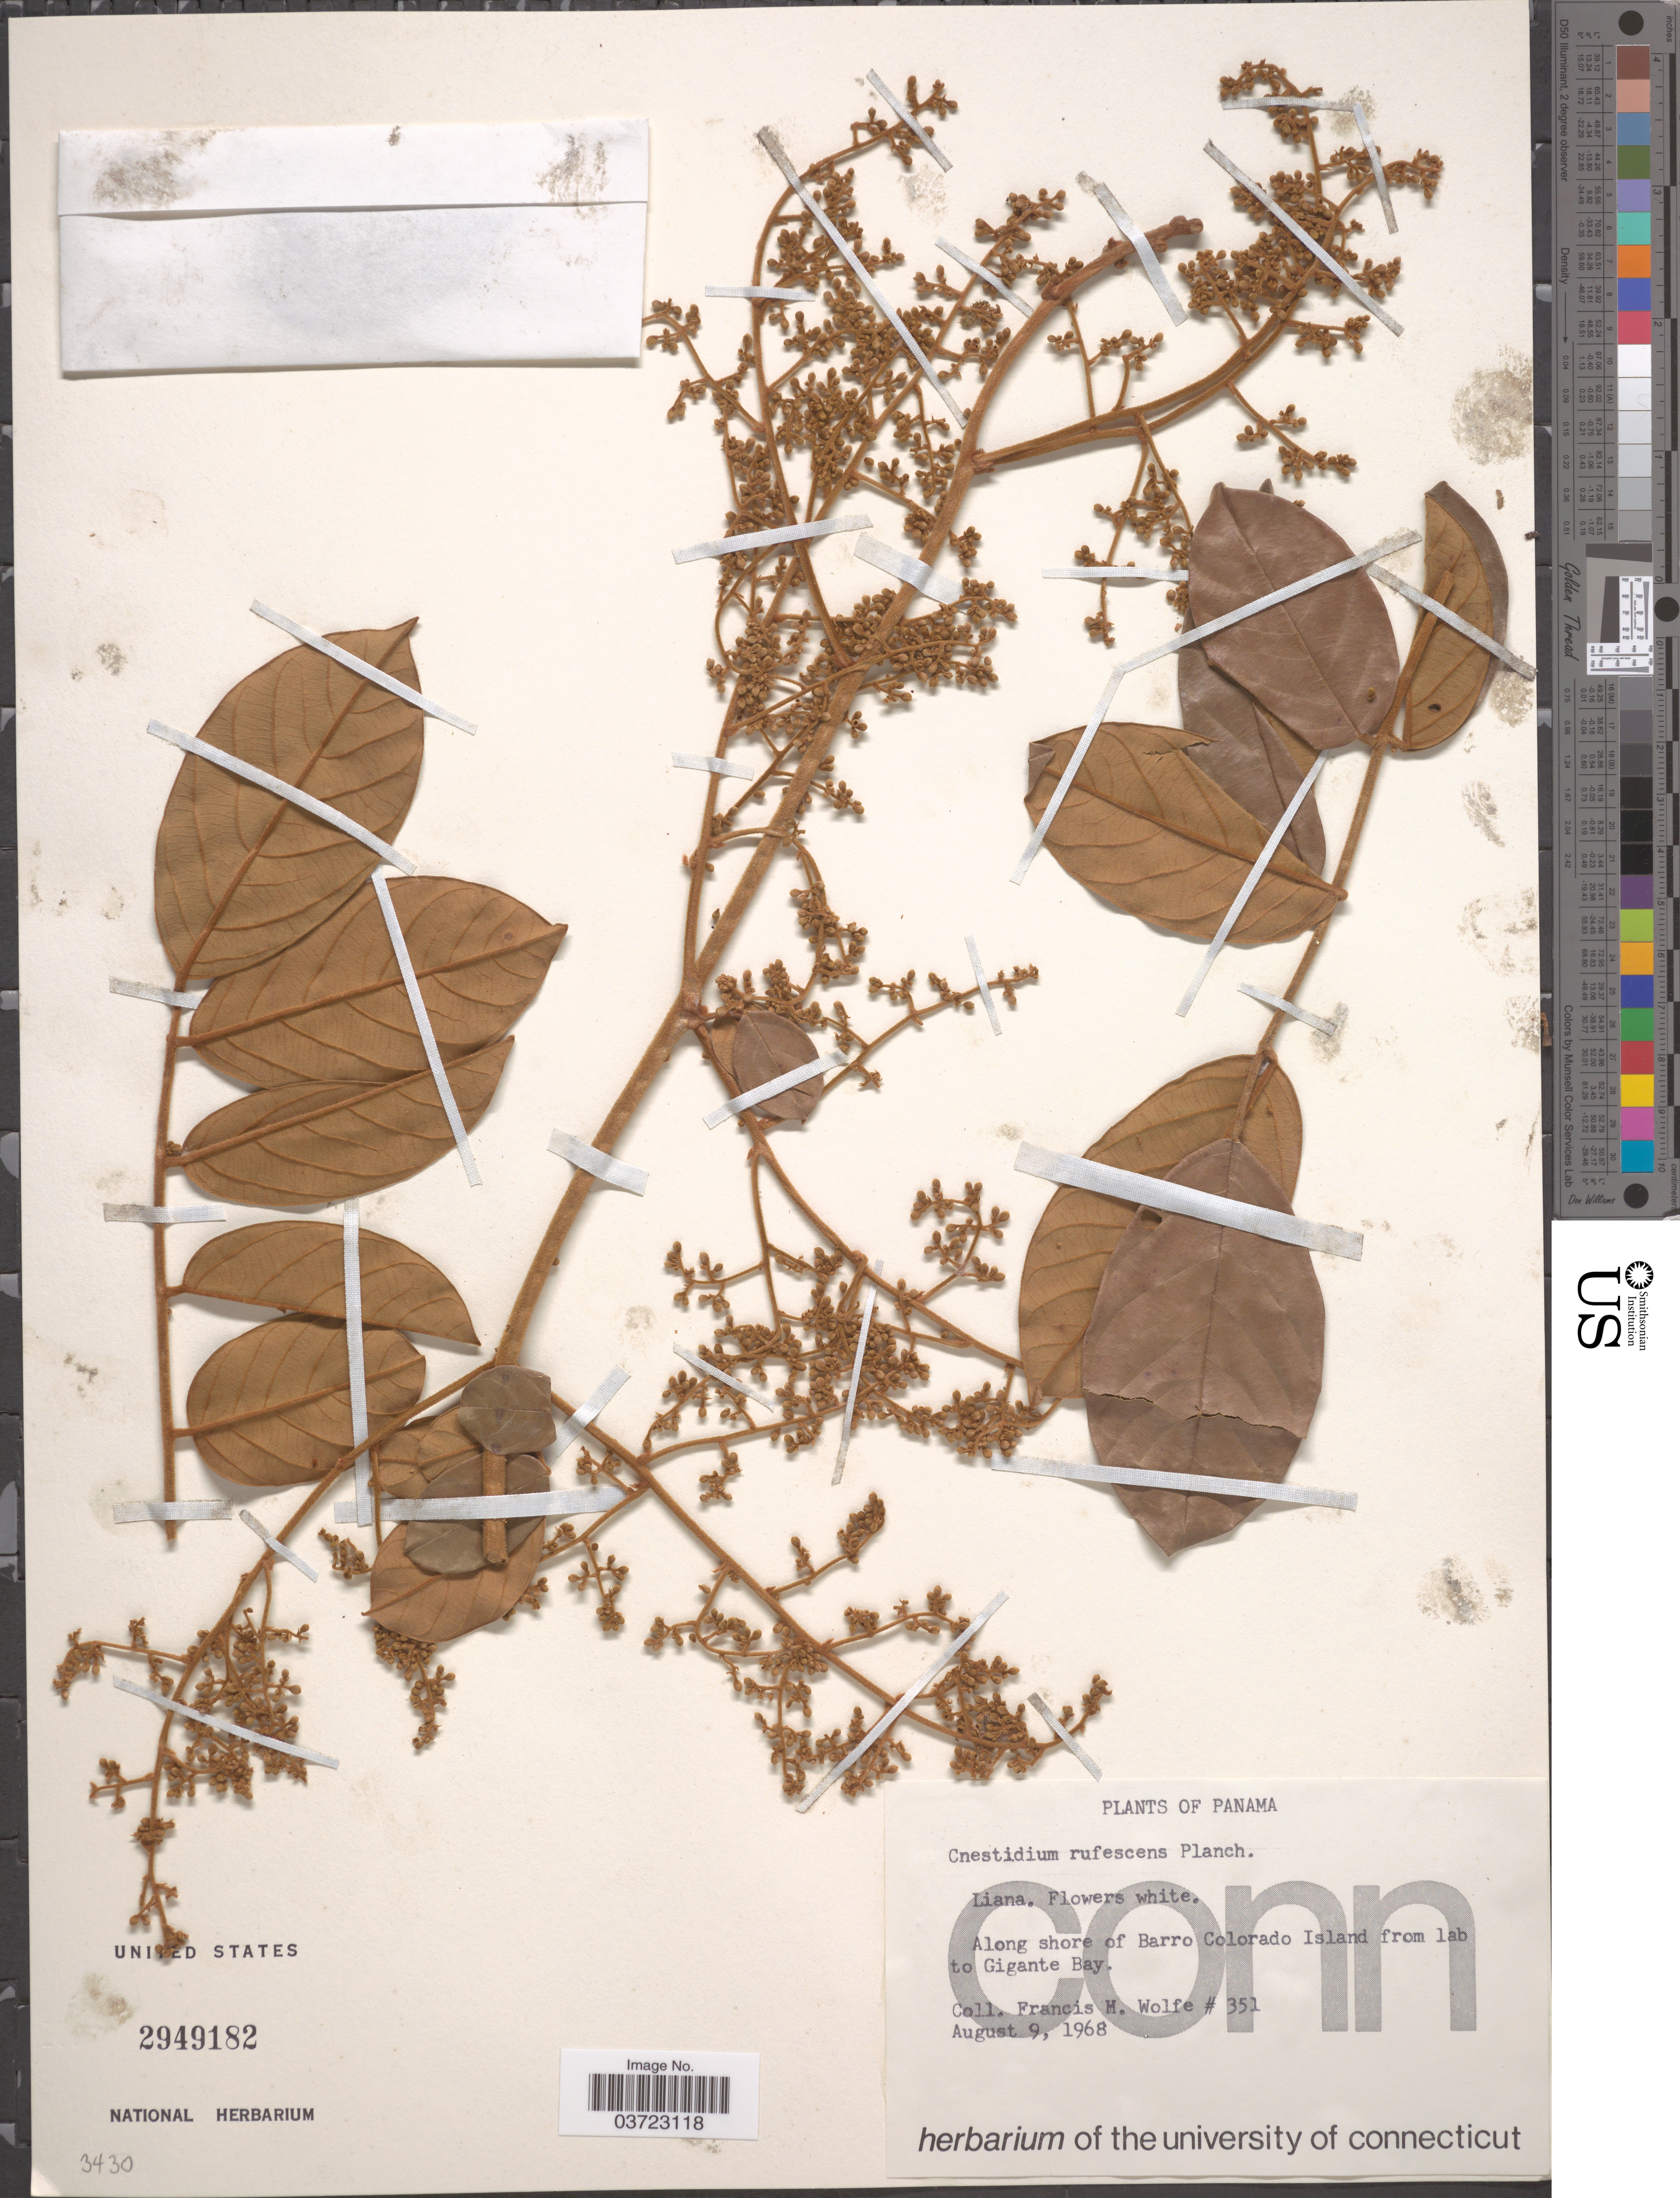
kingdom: Plantae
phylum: Tracheophyta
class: Magnoliopsida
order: Oxalidales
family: Connaraceae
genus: Cnestidium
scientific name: Cnestidium rufescens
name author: Planch.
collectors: F. Wolfe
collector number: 351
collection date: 1968-08-09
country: Panama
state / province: Panamá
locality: Along shore of Barro Colorado Island from lab to Gigante Bay.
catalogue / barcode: US 2949182